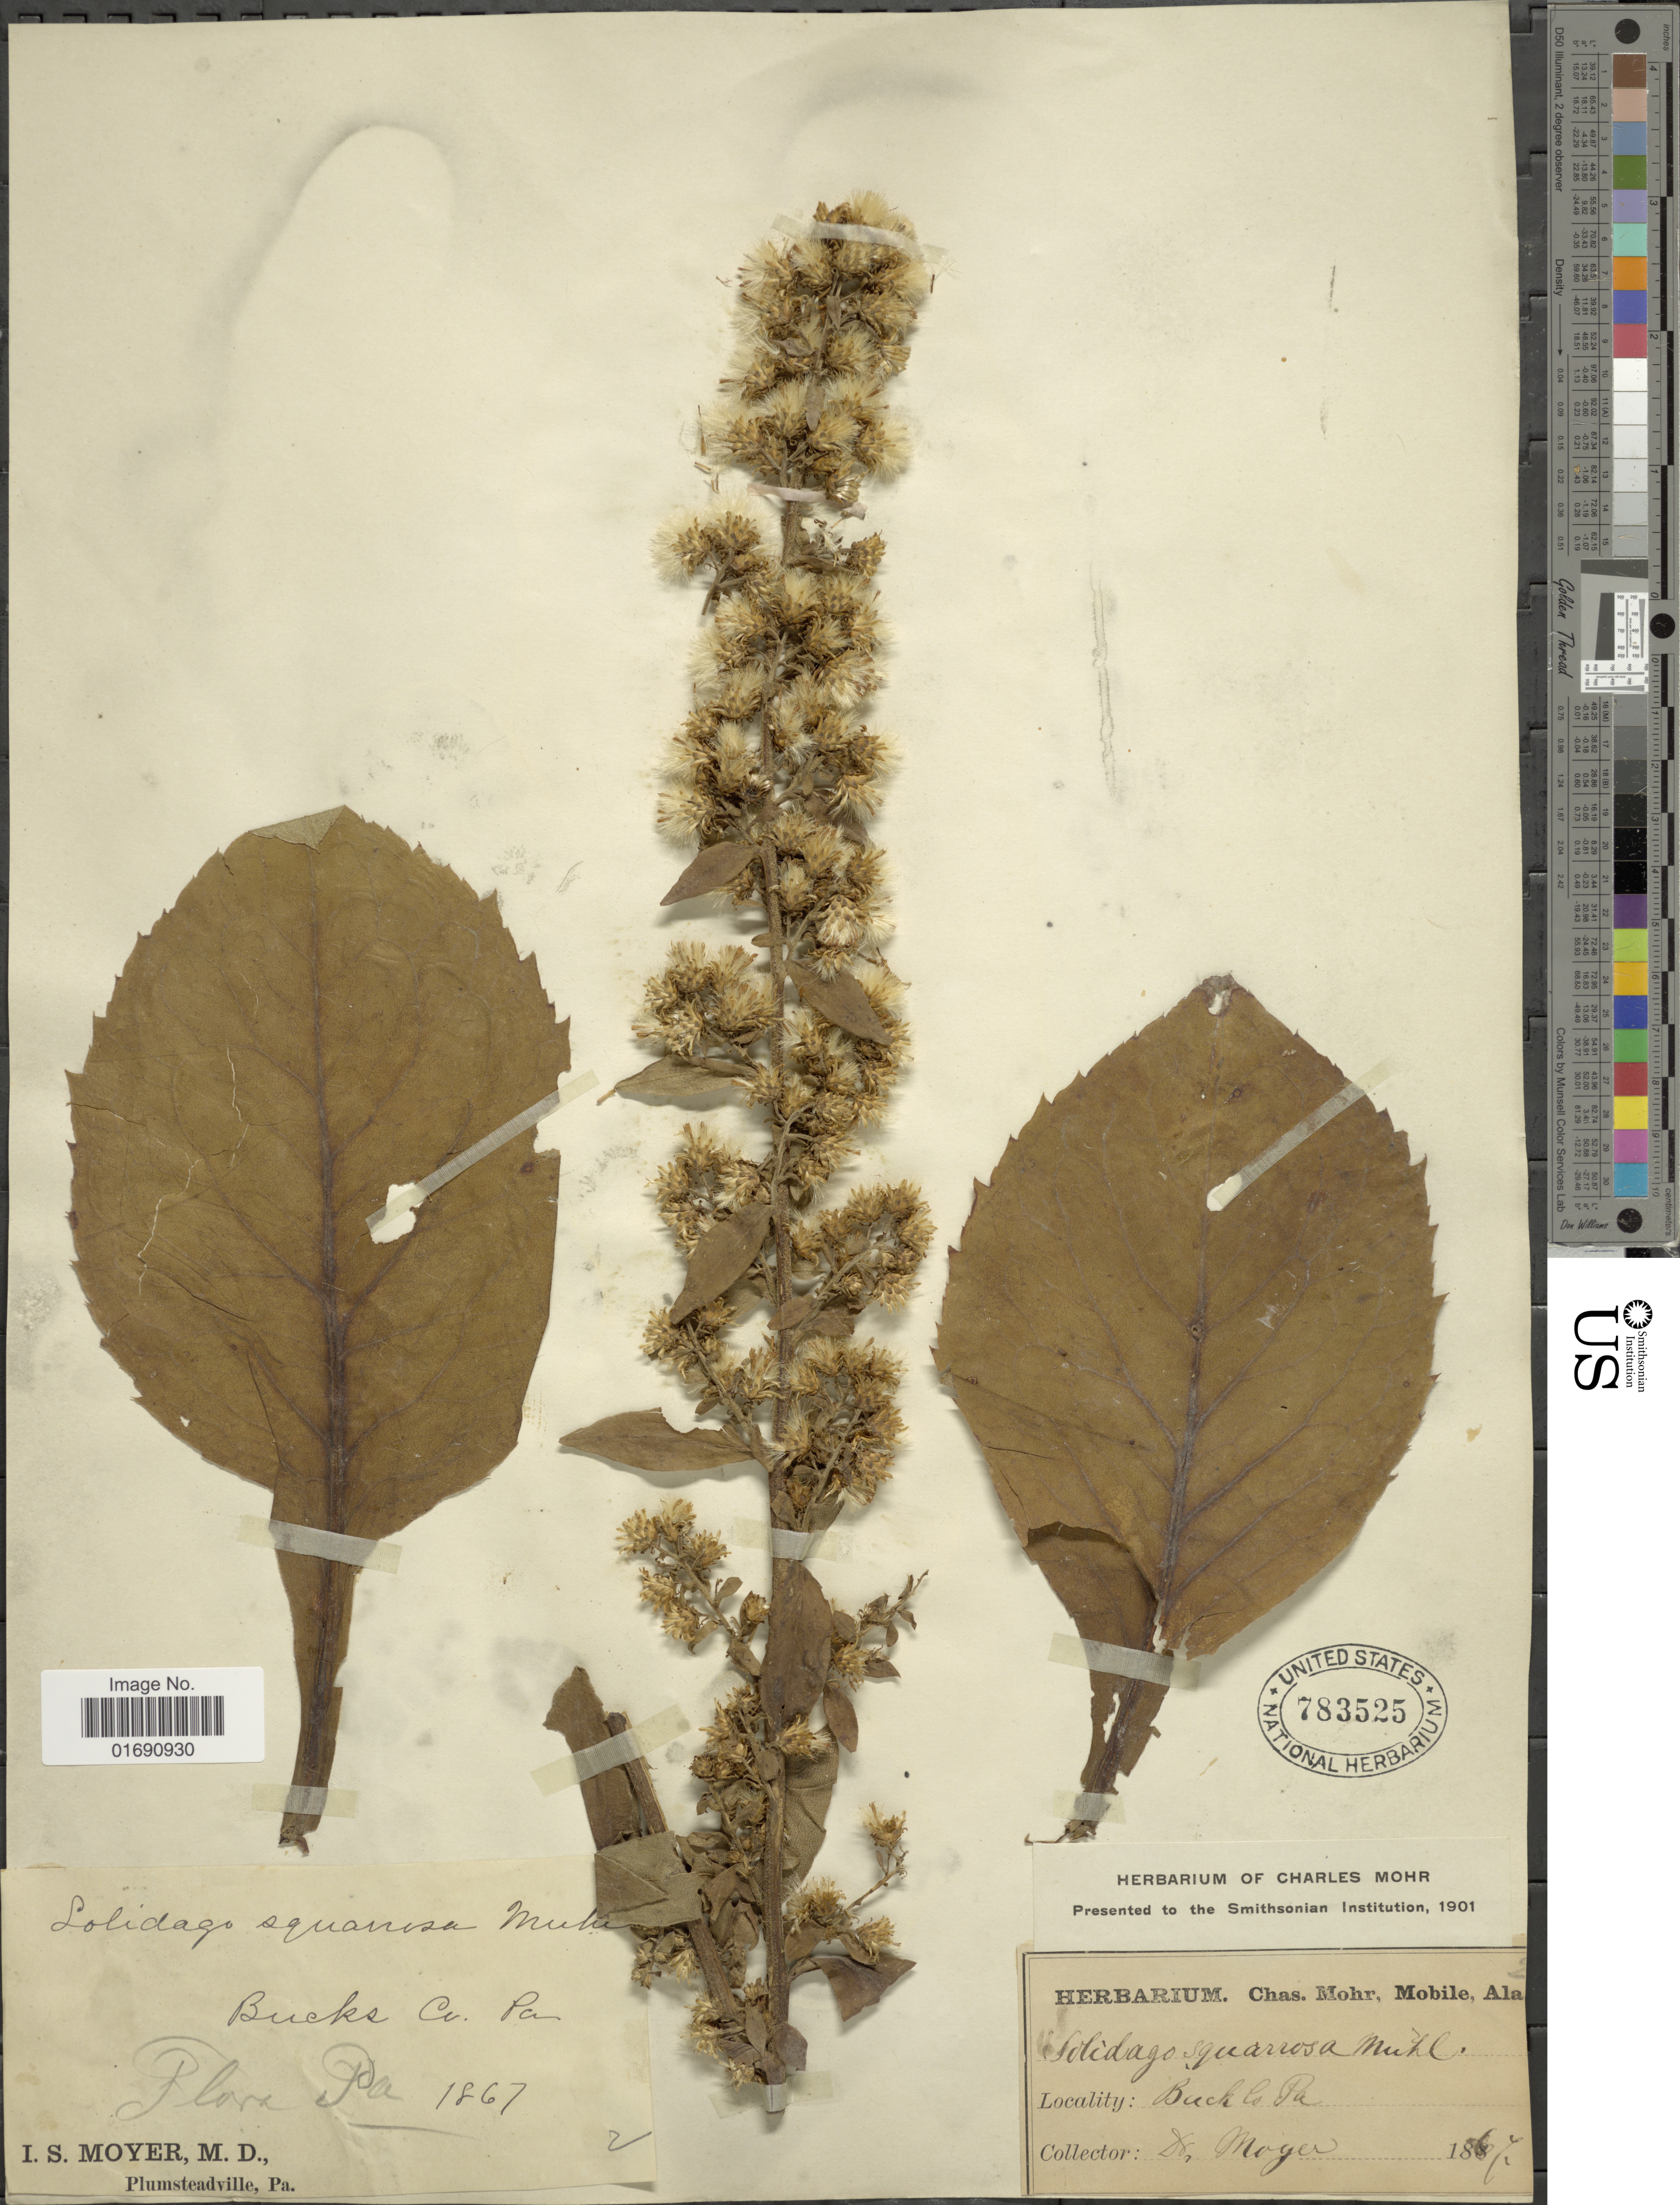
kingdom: Plantae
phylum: Tracheophyta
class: Magnoliopsida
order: Asterales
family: Asteraceae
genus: Solidago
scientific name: Solidago squarrosa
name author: Muhl.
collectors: I. S. Moyer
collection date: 1867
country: United States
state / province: Pennsylvania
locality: Bucks Co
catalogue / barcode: US 783525